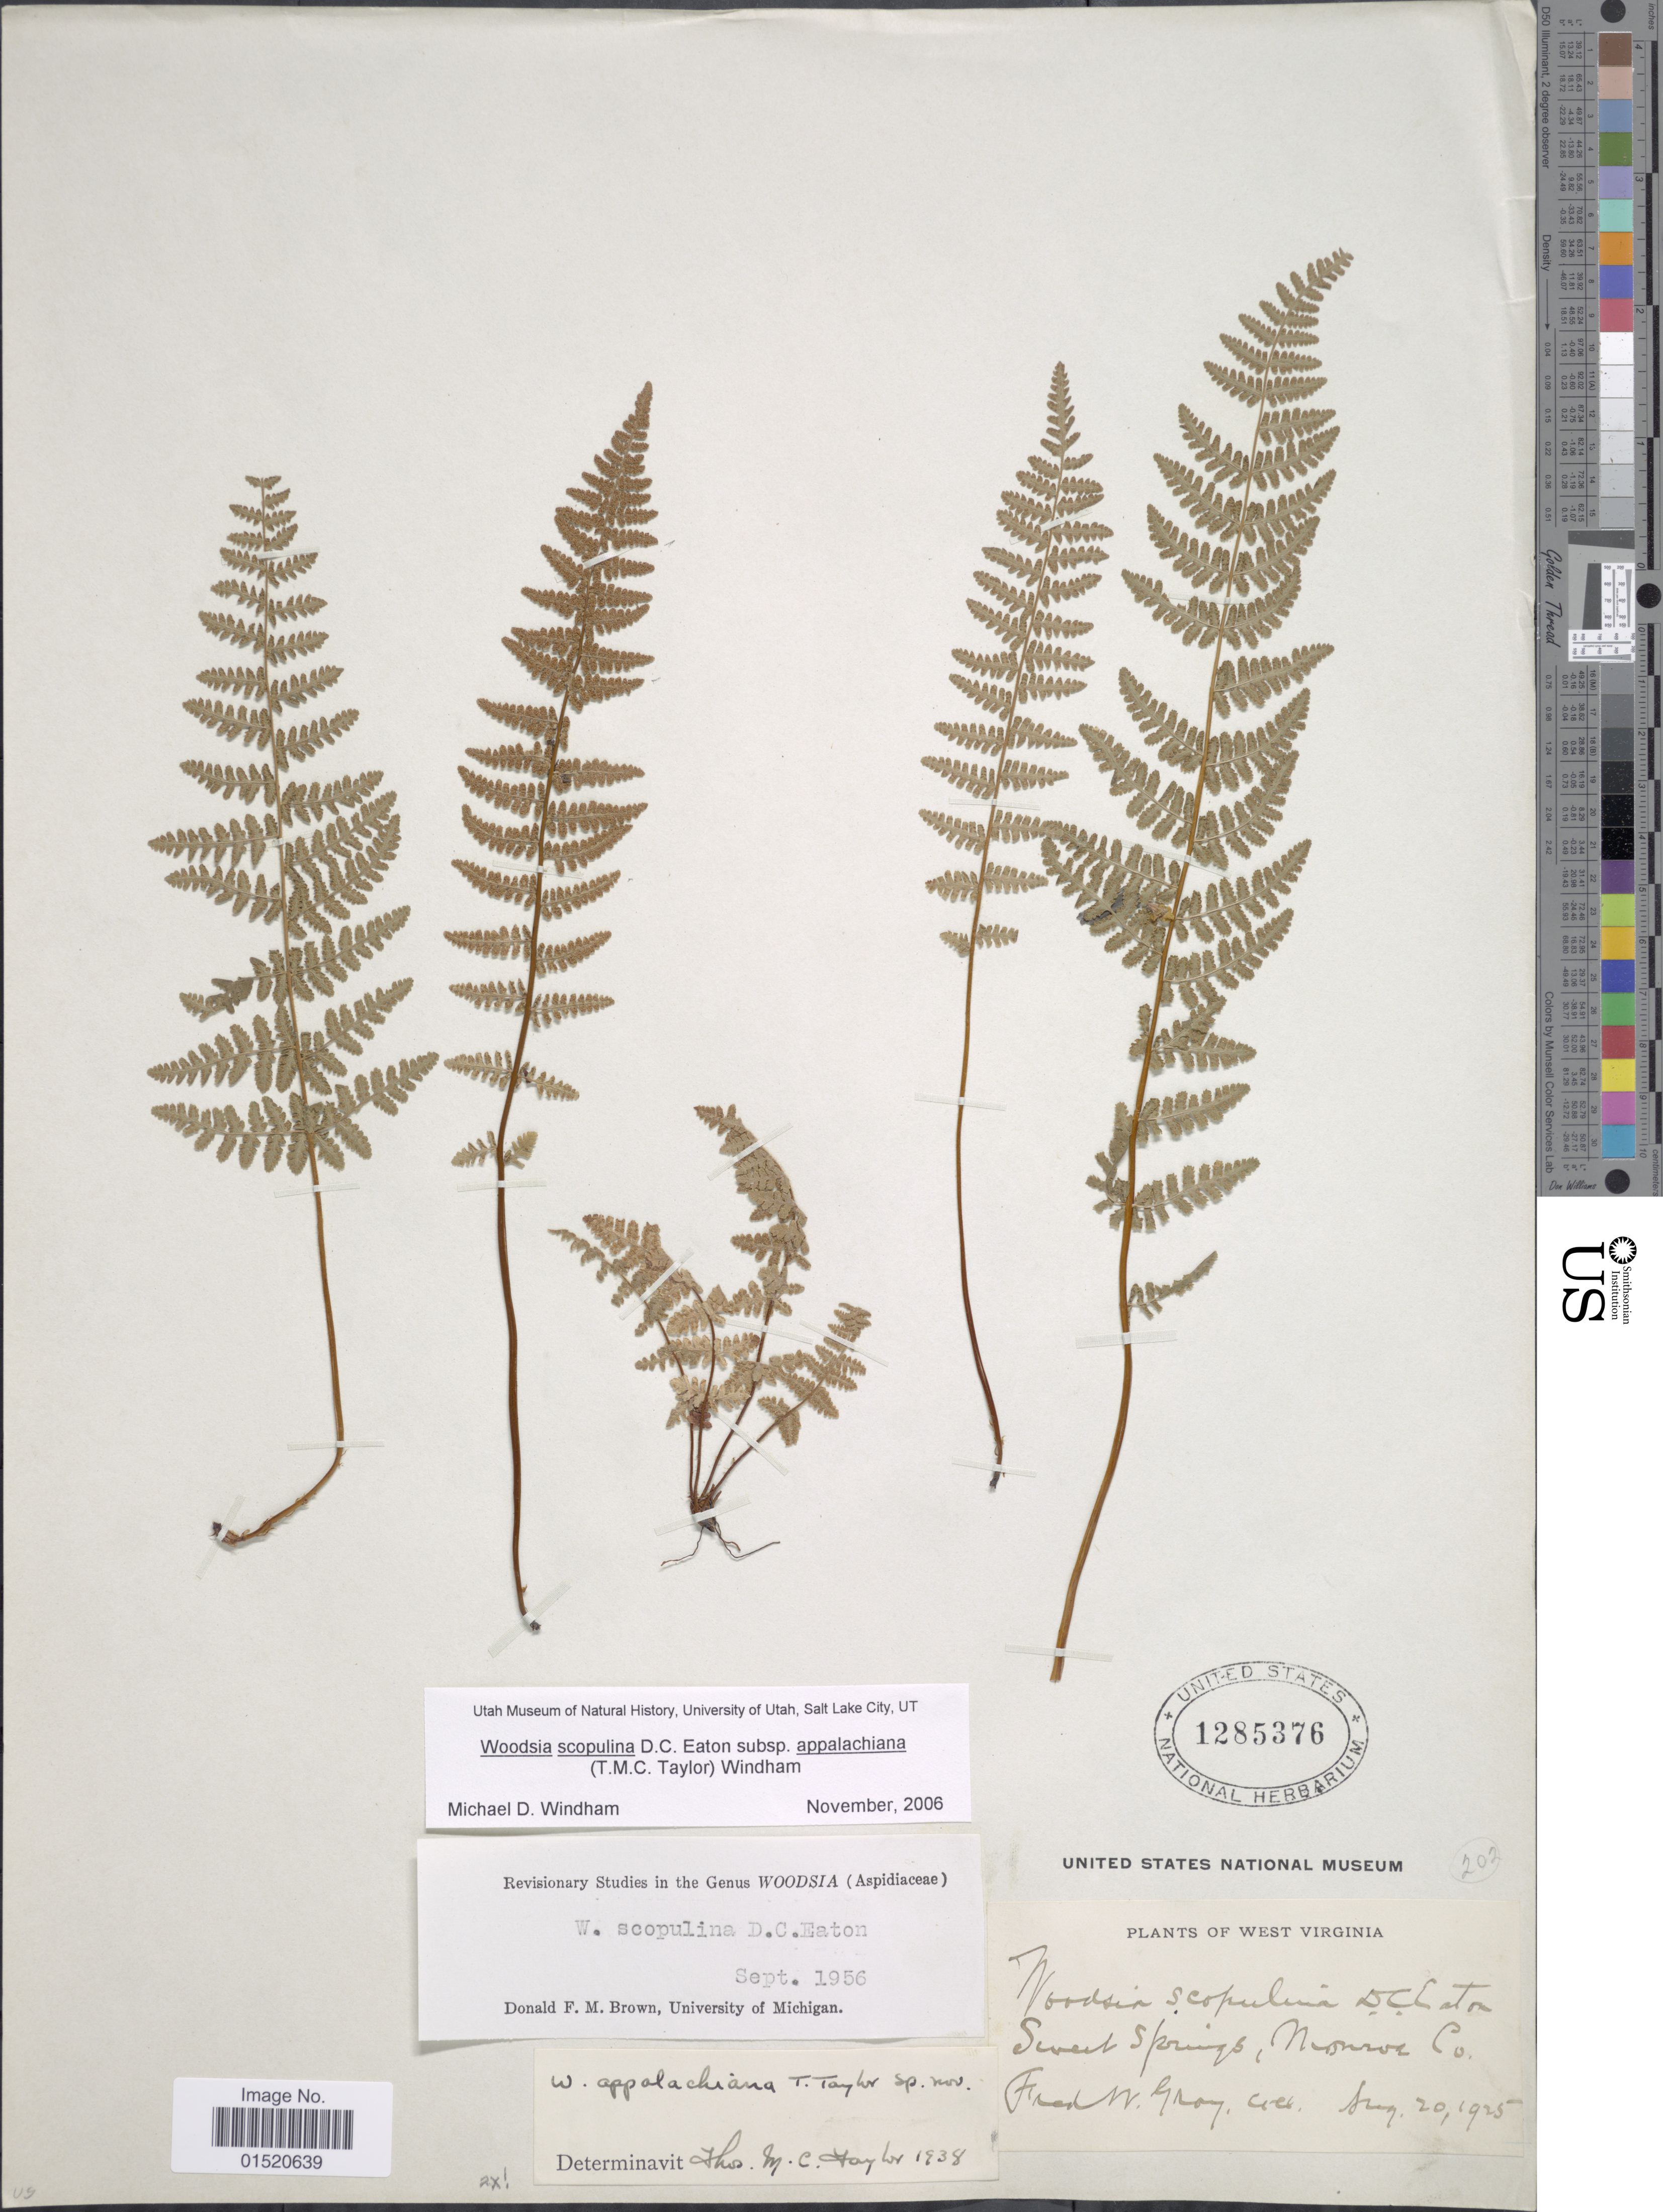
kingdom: Plantae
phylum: Tracheophyta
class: Polypodiopsida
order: Polypodiales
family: Woodsiaceae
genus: Woodsia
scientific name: Woodsia scopulina subsp. appalachiana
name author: (T.M.C. Taylor) Windham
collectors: F. W. Gray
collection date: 1925-08-20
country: United States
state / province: West Virginia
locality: Sweet Springs, Monroe Co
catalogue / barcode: US 1285376